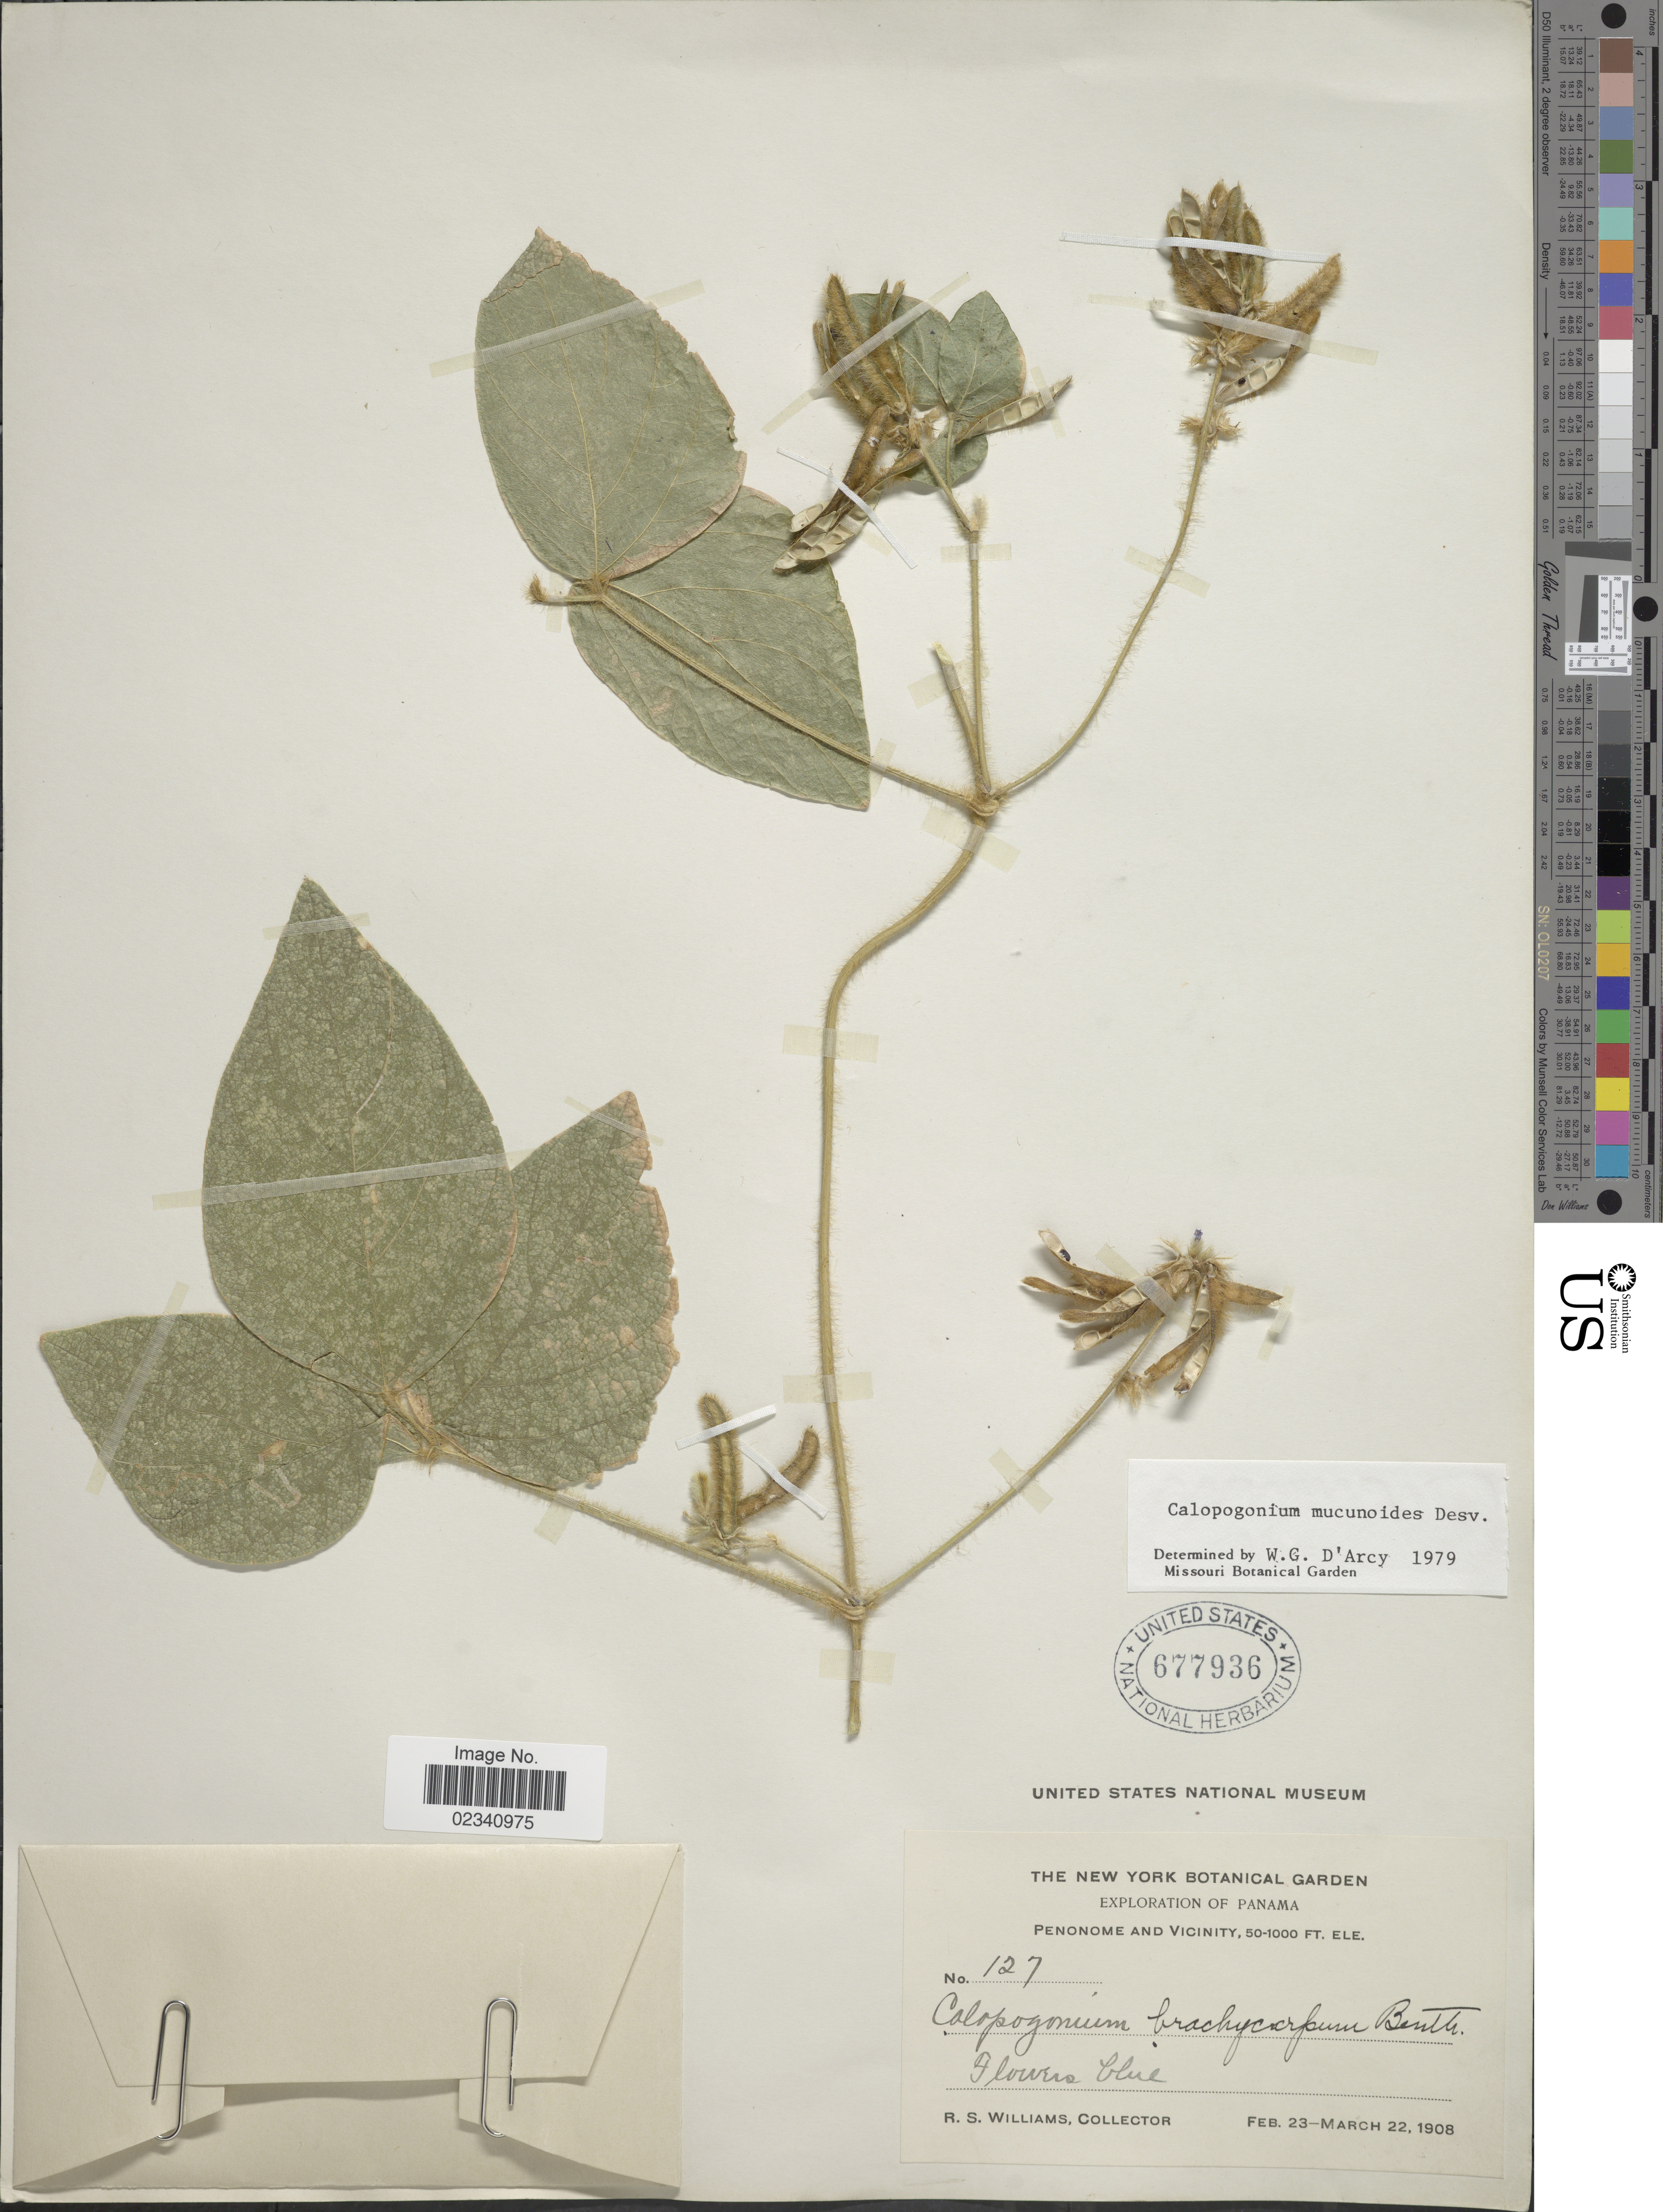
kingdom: Plantae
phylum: Tracheophyta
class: Magnoliopsida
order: Fabales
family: Fabaceae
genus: Calopogonium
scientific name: Calopogonium mucunoides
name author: Desv.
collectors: R. S. Williams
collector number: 127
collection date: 1908-02-23/1908-03-22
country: Panama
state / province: Coclé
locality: Penonome and vicinity.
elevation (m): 15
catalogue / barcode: US 677936